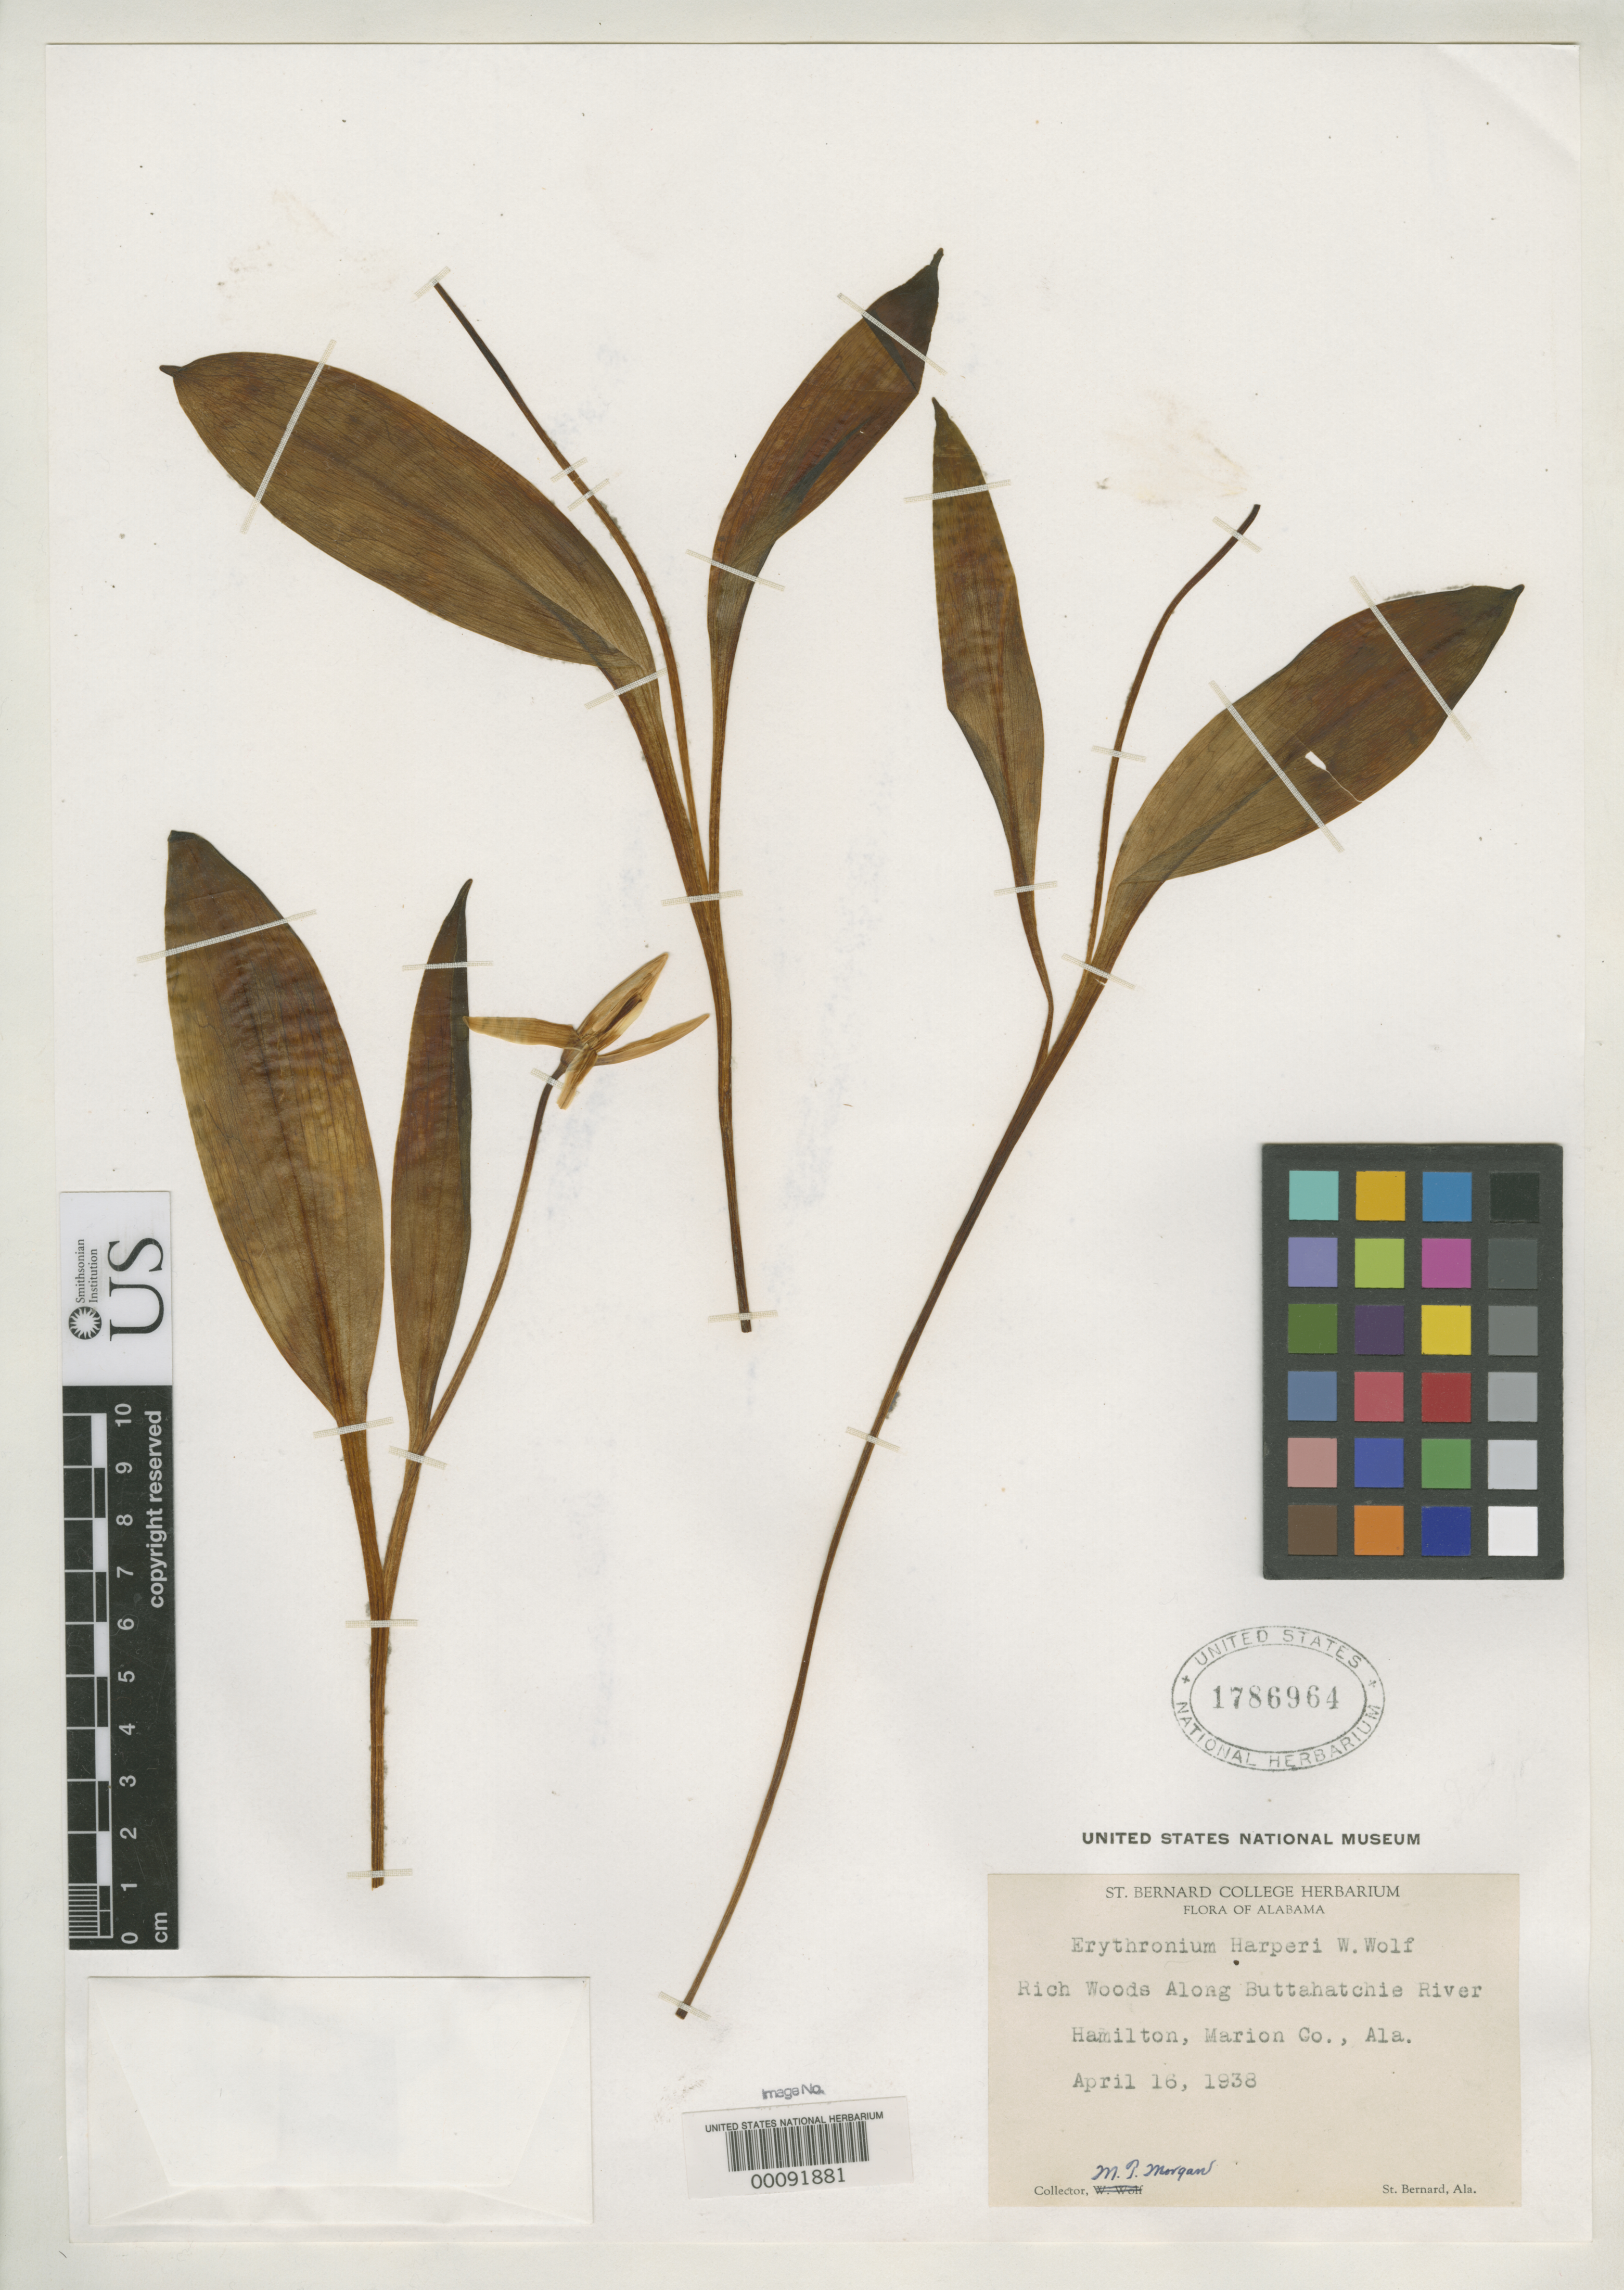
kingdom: Plantae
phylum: Tracheophyta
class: Liliopsida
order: Liliales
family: Liliaceae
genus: Erythronium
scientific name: Erythronium harperi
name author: W. Wolf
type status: Lectotype; Syntype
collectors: M. Morgan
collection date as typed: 16 Apr 1938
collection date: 1938-04-16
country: United States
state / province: Alabama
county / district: Marion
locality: Rich woods along Buttahatchie River, Hamilton, Marion Co., Ala.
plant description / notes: Currently accepted name as cited by Parks & Hardin (1963); both original type citation and lectotype designation are ambiguous.; Flowering collection (dubiously collected on same date as fruiting collection despite label data?).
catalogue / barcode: US 1786964